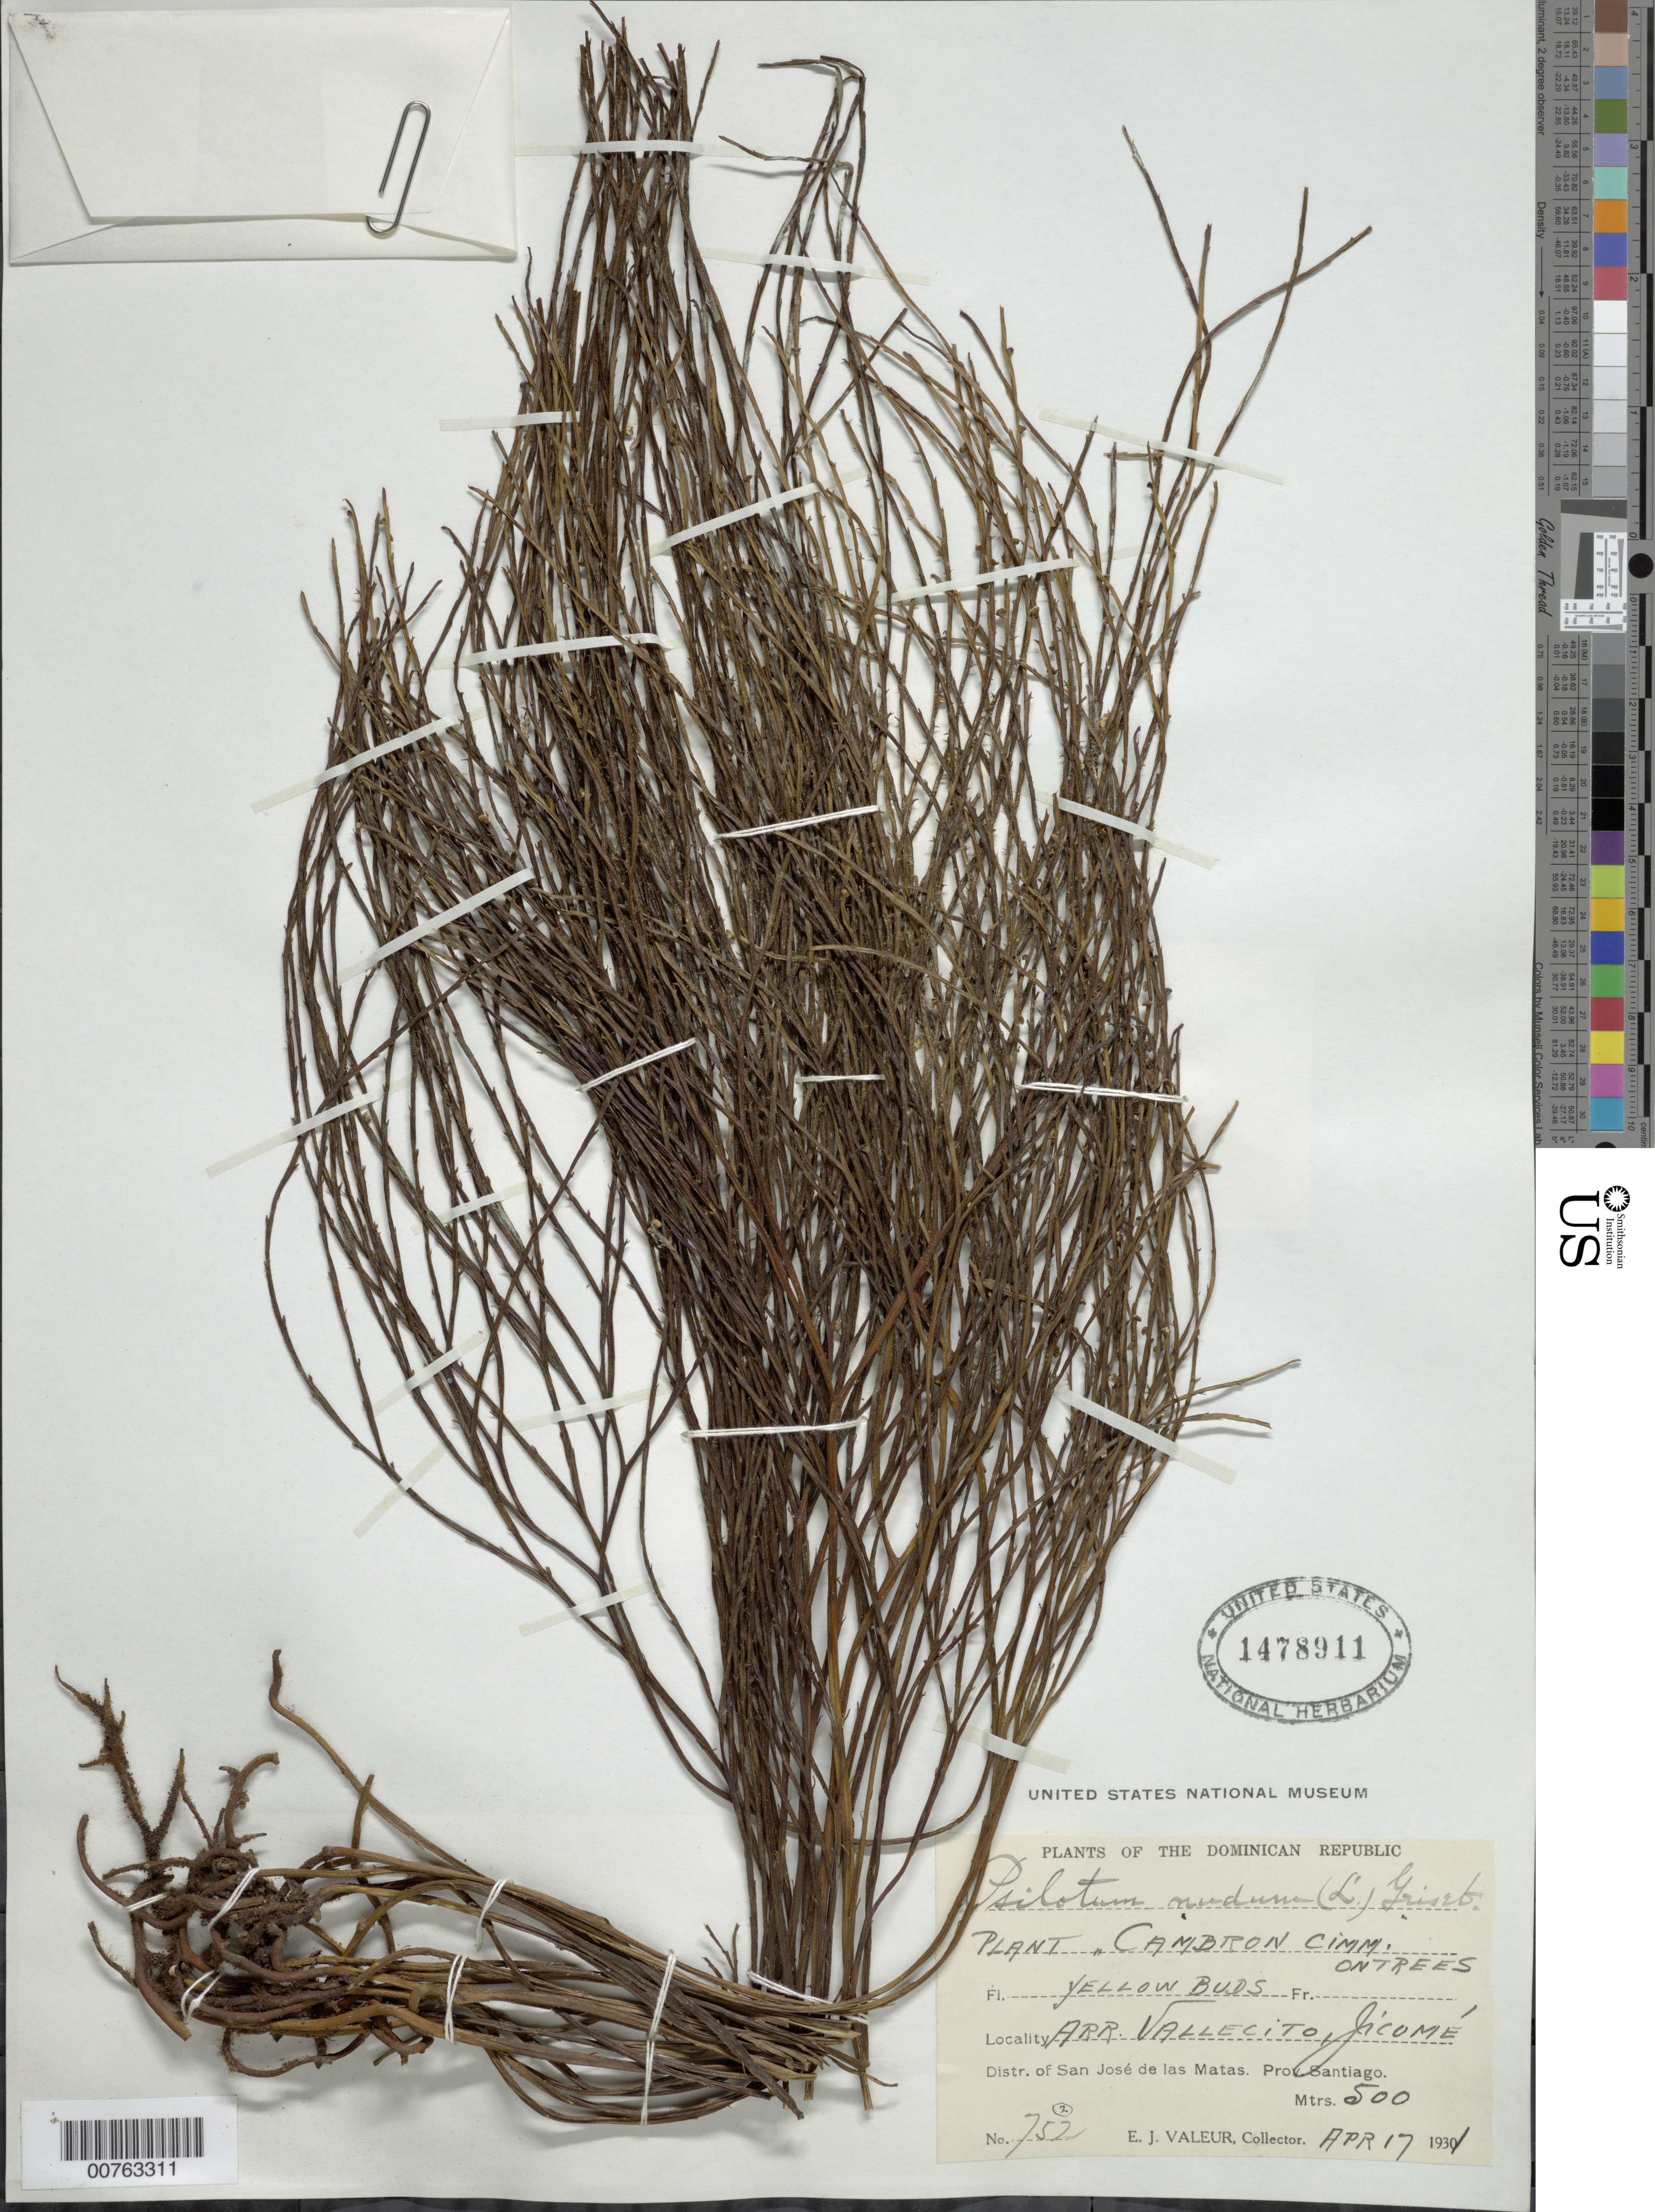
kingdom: Plantae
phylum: Tracheophyta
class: Polypodiopsida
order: Psilotales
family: Psilotaceae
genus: Psilotum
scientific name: Psilotum nudum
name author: (L.) P. Beauv.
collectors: E. Valeur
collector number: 752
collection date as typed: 17 Apr 1930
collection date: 1930-04-17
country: Dominican Republic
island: Hispaniola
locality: Distr. San José de las Matas. Provincia Santiago. Arr. Vallecito, Jicomé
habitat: Common on trees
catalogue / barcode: US 1478911